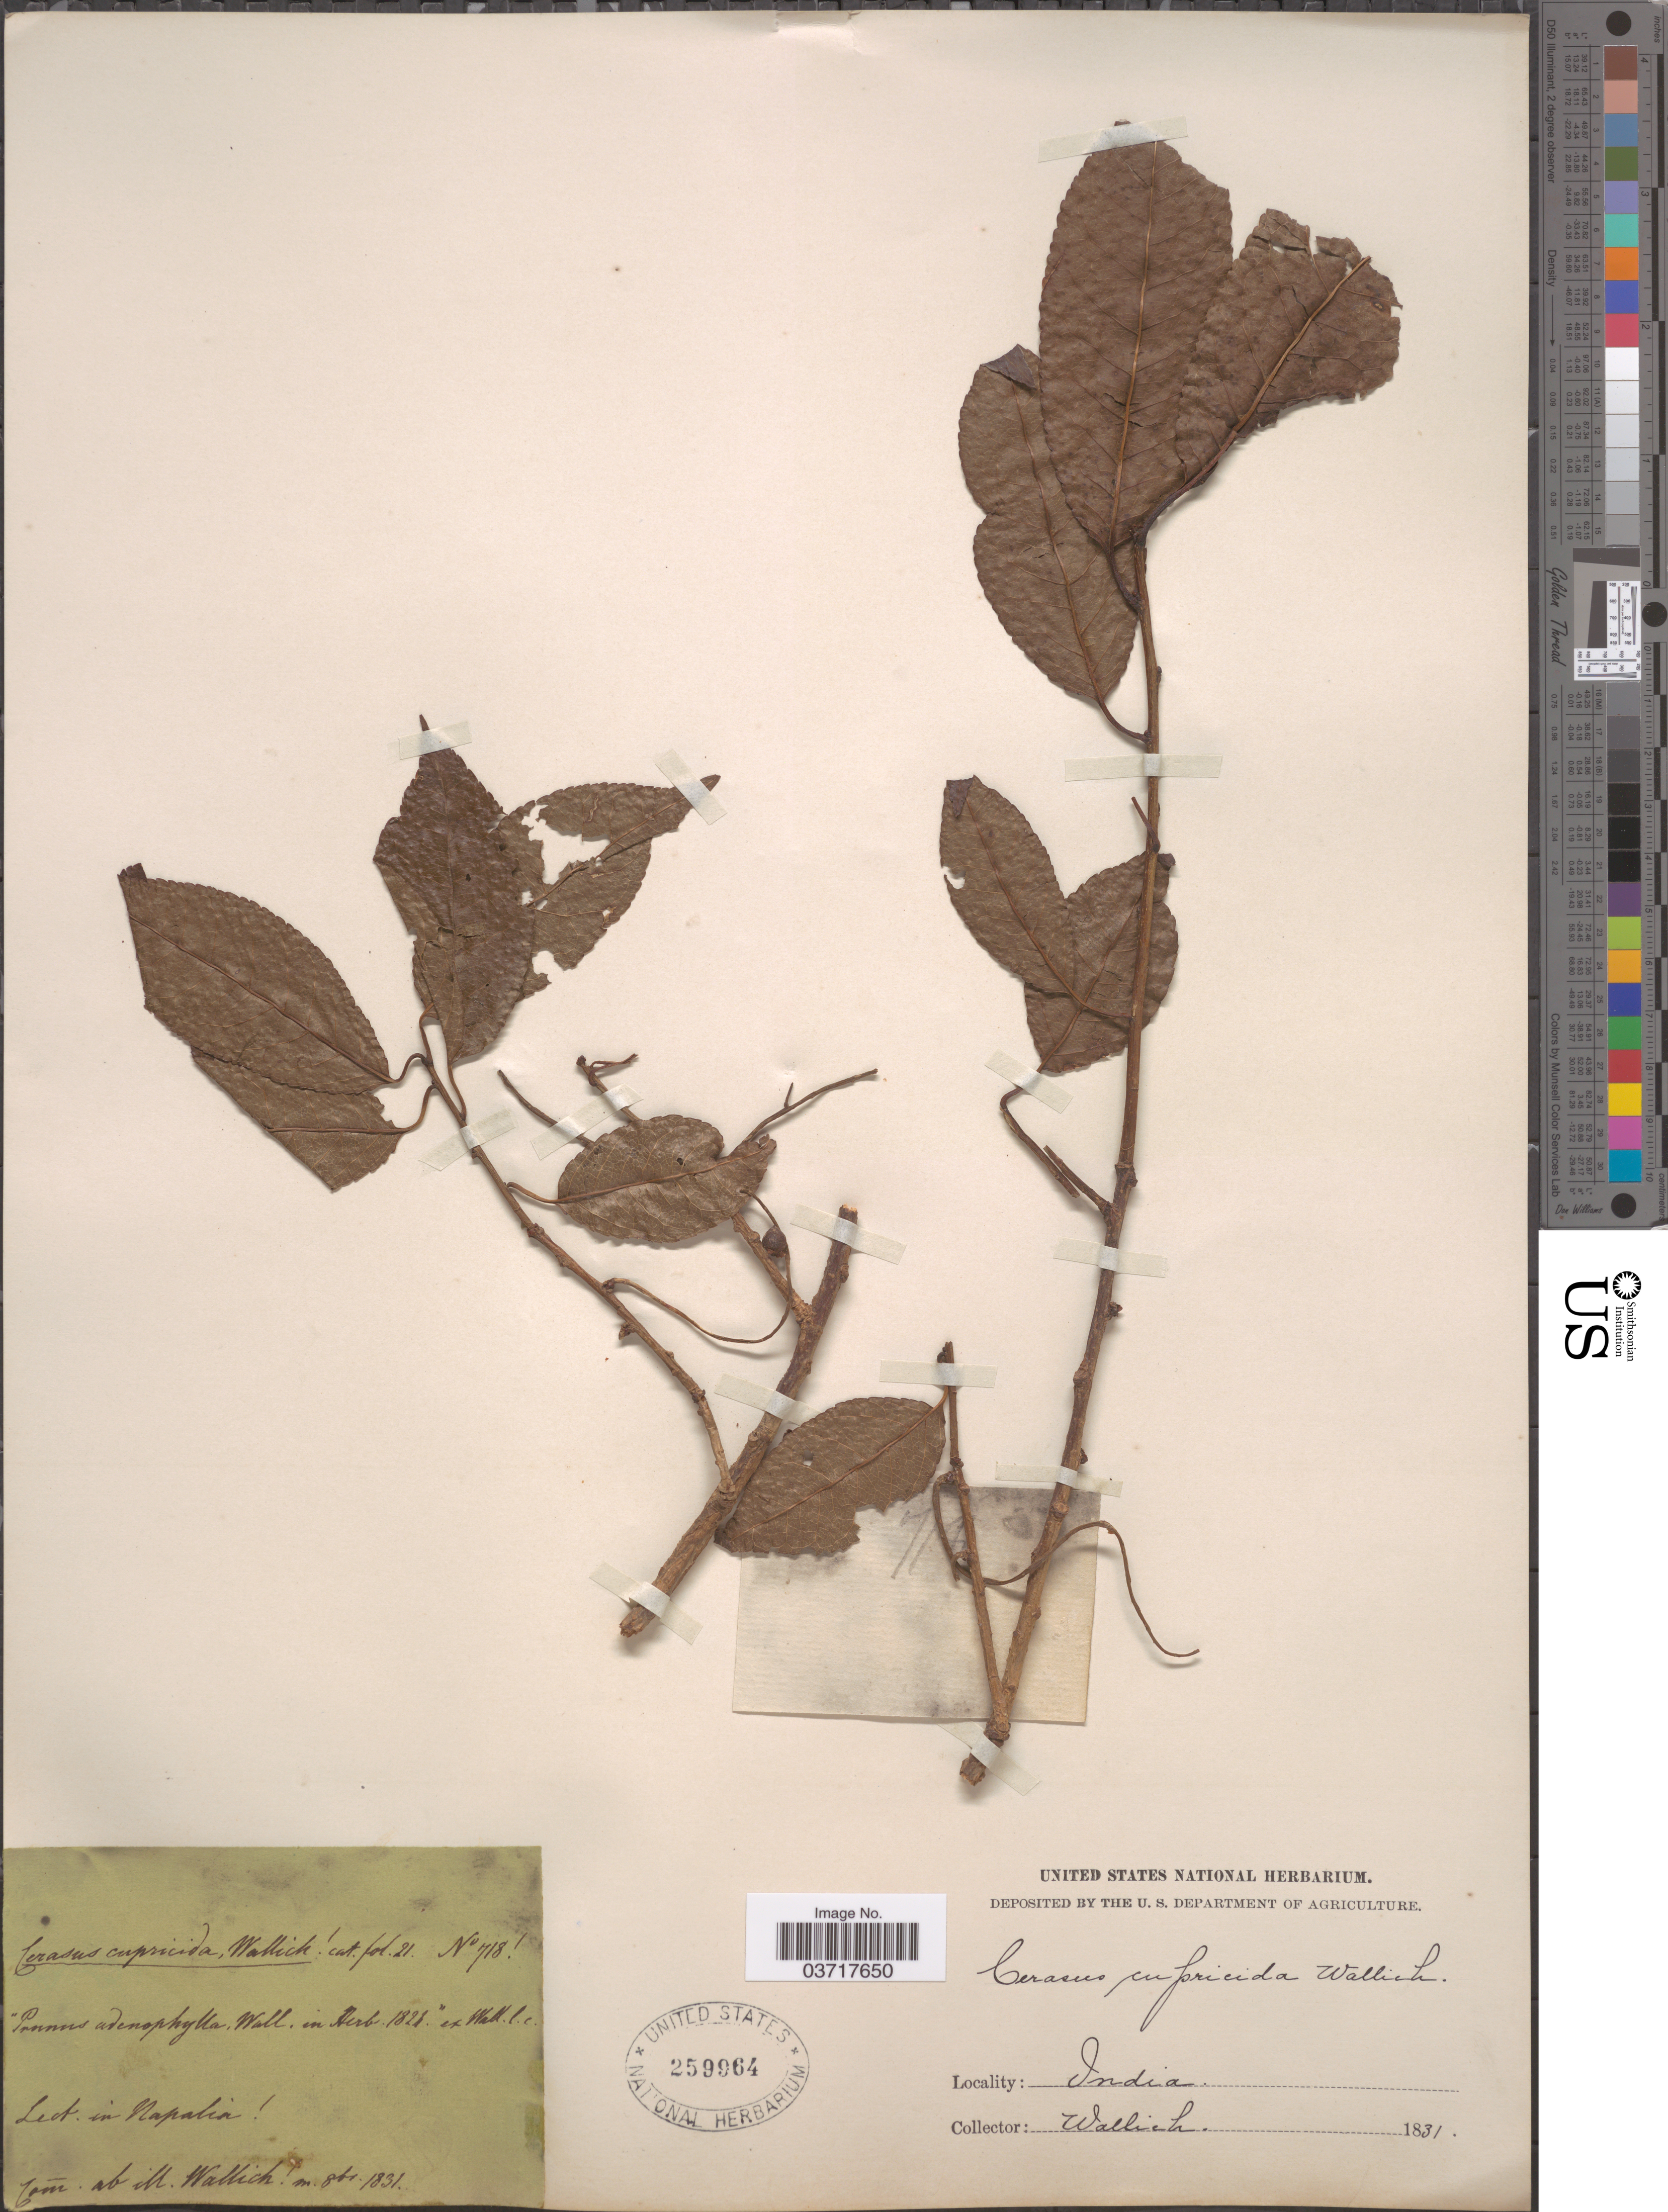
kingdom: Plantae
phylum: Tracheophyta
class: Magnoliopsida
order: Rosales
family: Rosaceae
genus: Prunus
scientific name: Prunus capricida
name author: (Wall.) Ser.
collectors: M. Wallich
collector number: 718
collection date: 1831-08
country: India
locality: Lect in Napalia [unsure placement]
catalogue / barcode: US 259964